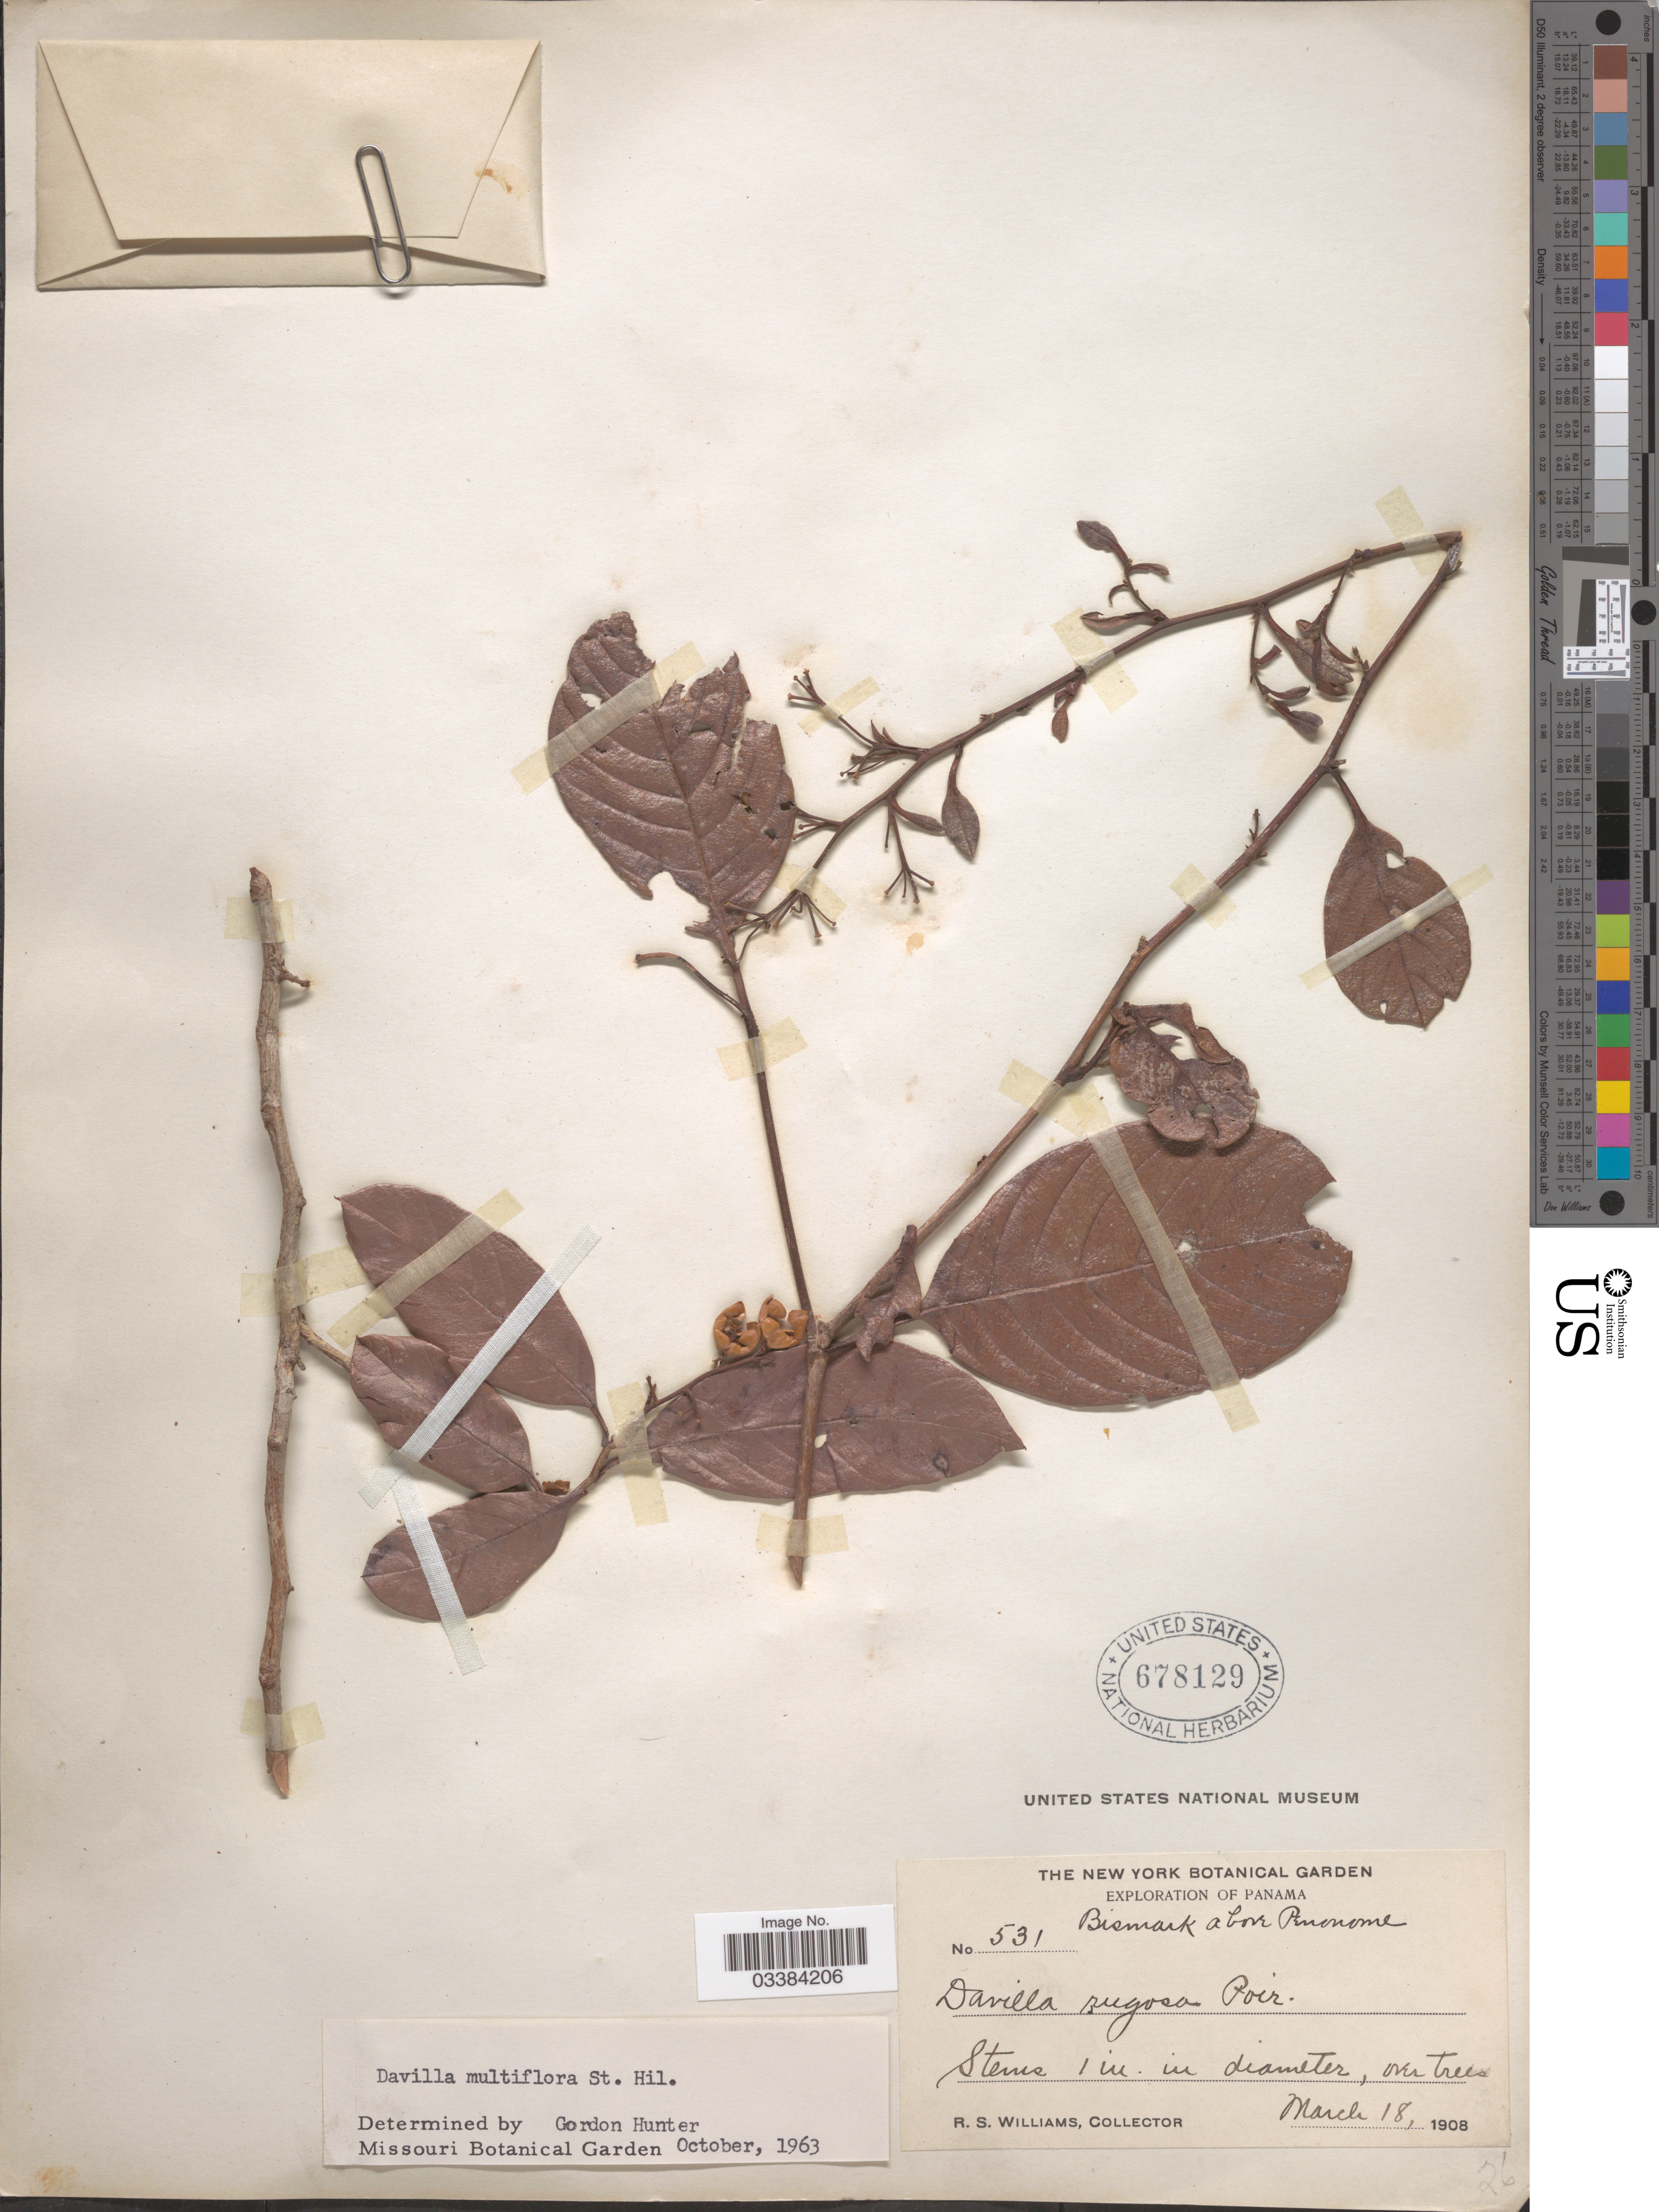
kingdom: Plantae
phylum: Tracheophyta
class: Magnoliopsida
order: Dilleniales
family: Dilleniaceae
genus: Davilla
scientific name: Davilla rugosa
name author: Poir.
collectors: R. S. Williams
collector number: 531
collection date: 1908-03-18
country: Panama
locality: Bismark above Penome.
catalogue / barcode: US 678129